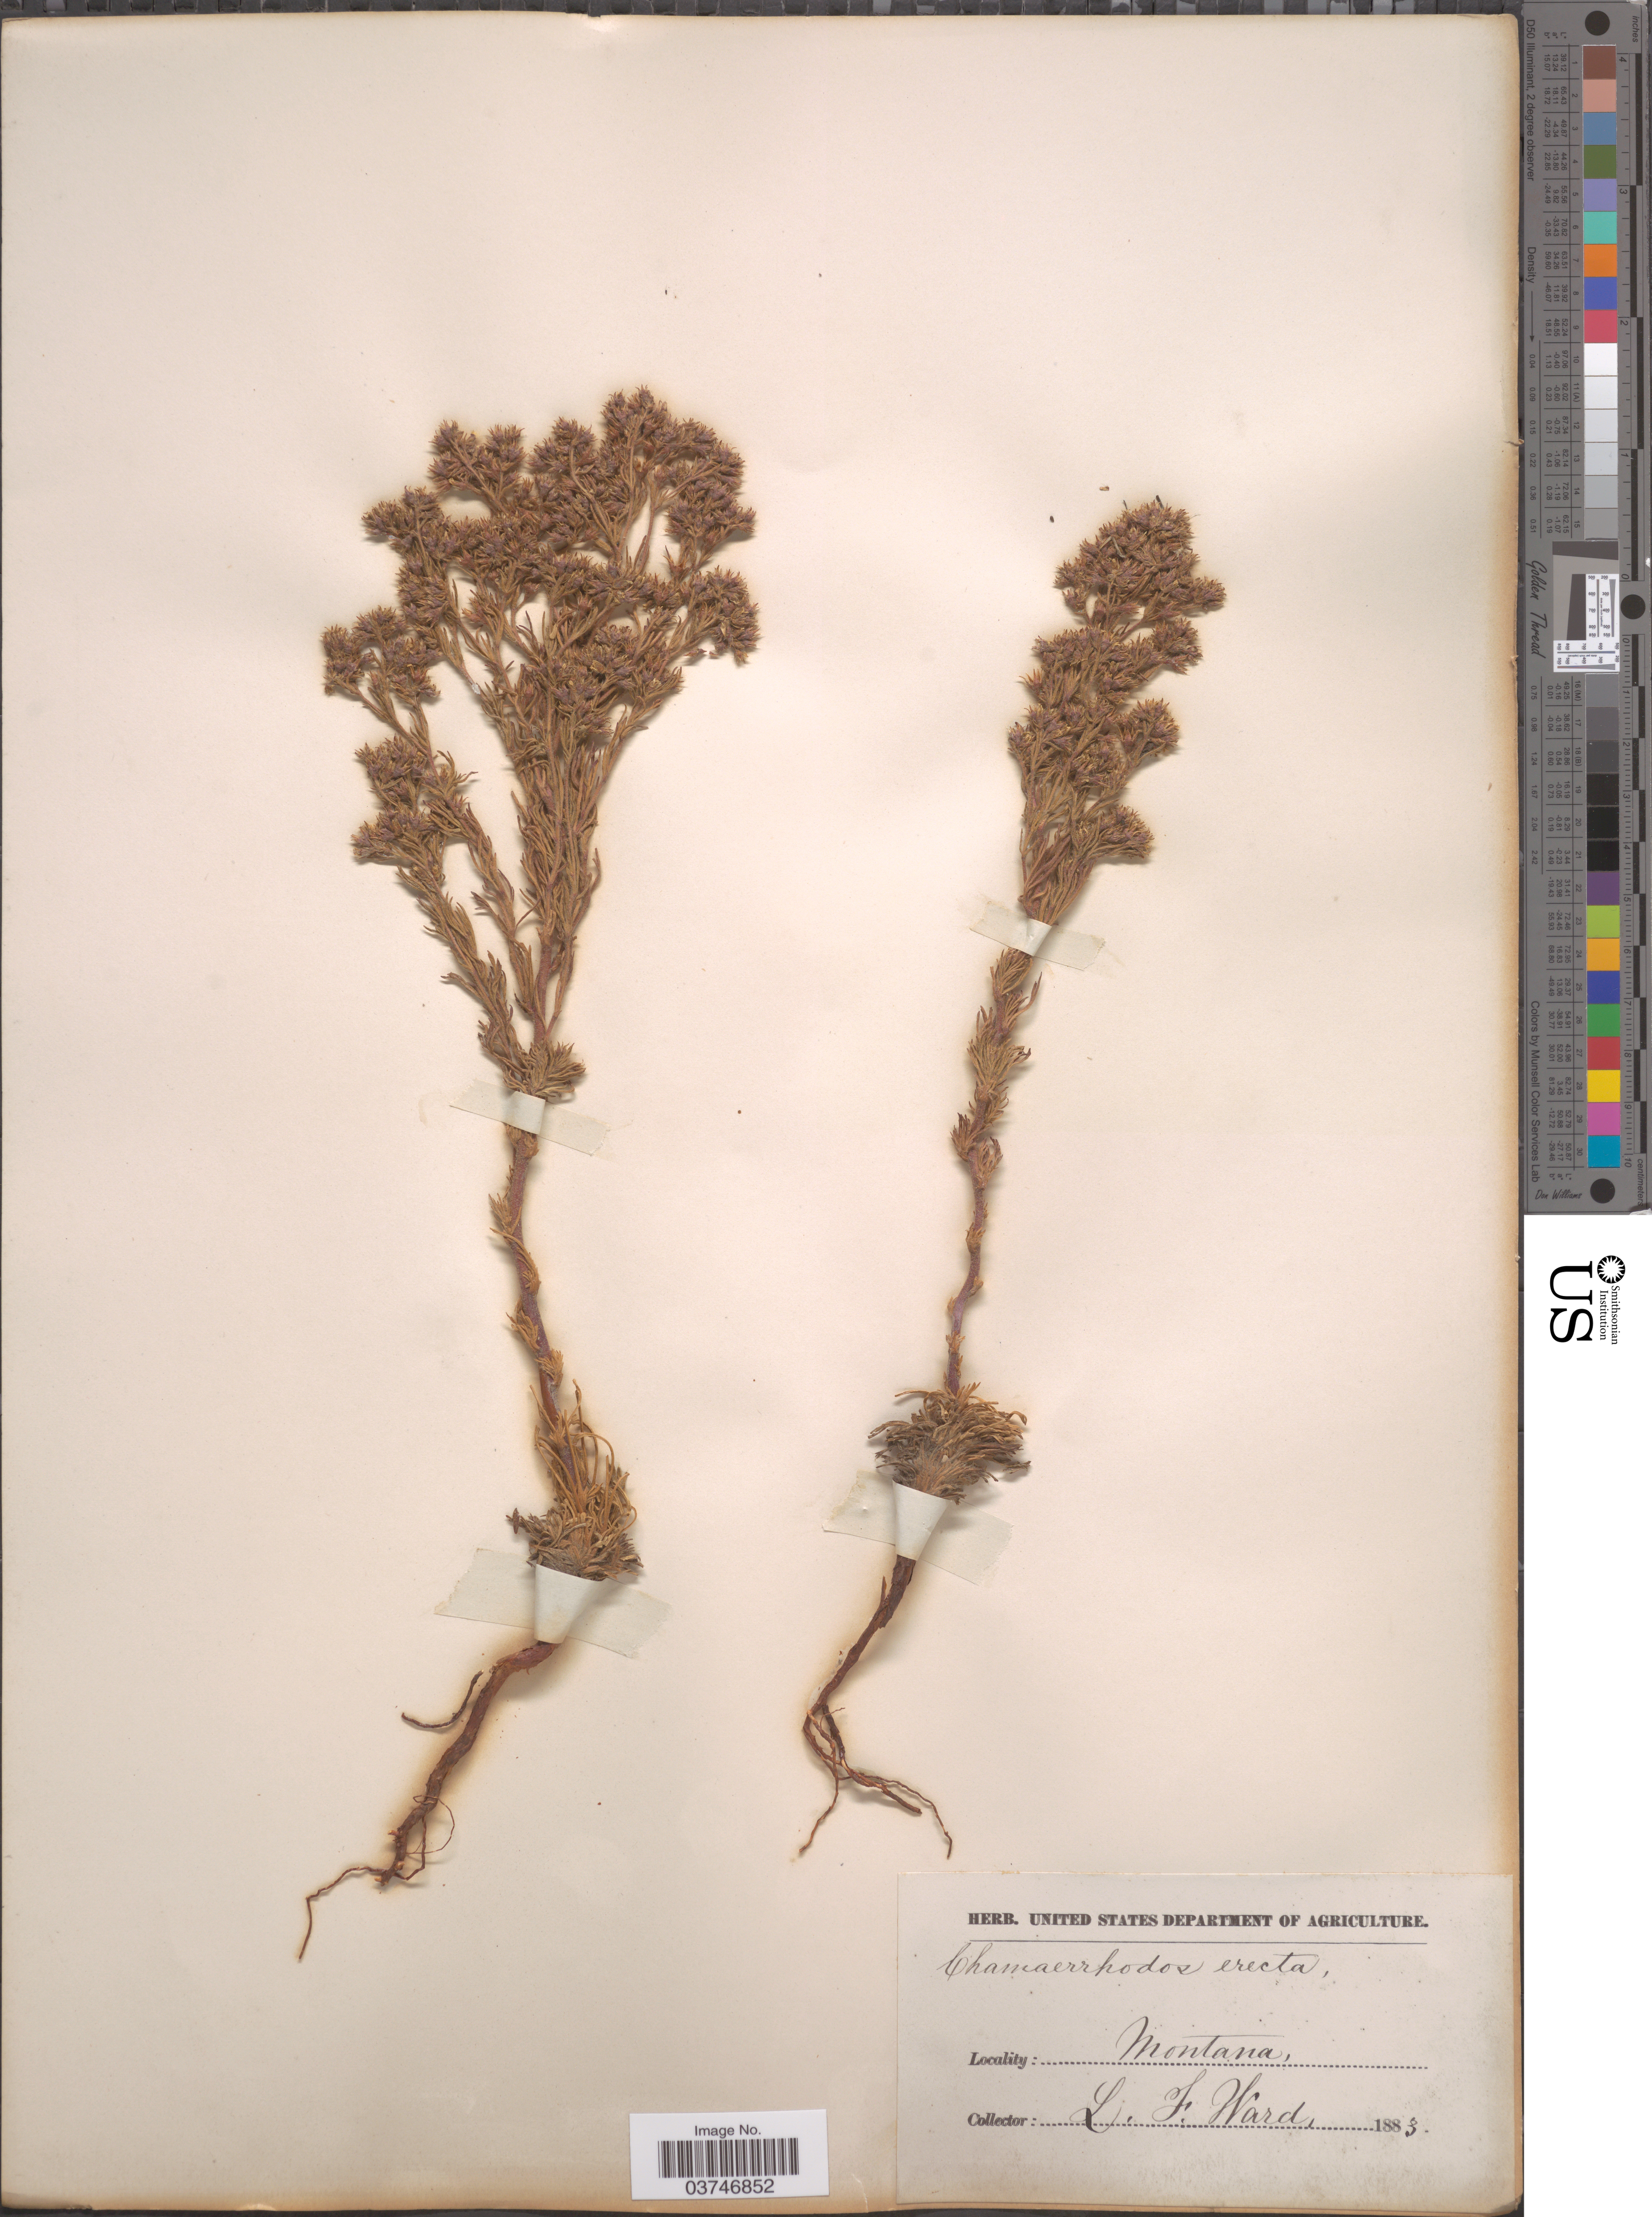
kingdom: Plantae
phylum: Tracheophyta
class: Magnoliopsida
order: Rosales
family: Rosaceae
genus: Chamaerhodos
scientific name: Chamaerhodos erecta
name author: (L.) Bunge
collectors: L. Ward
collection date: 1883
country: United States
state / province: Montana